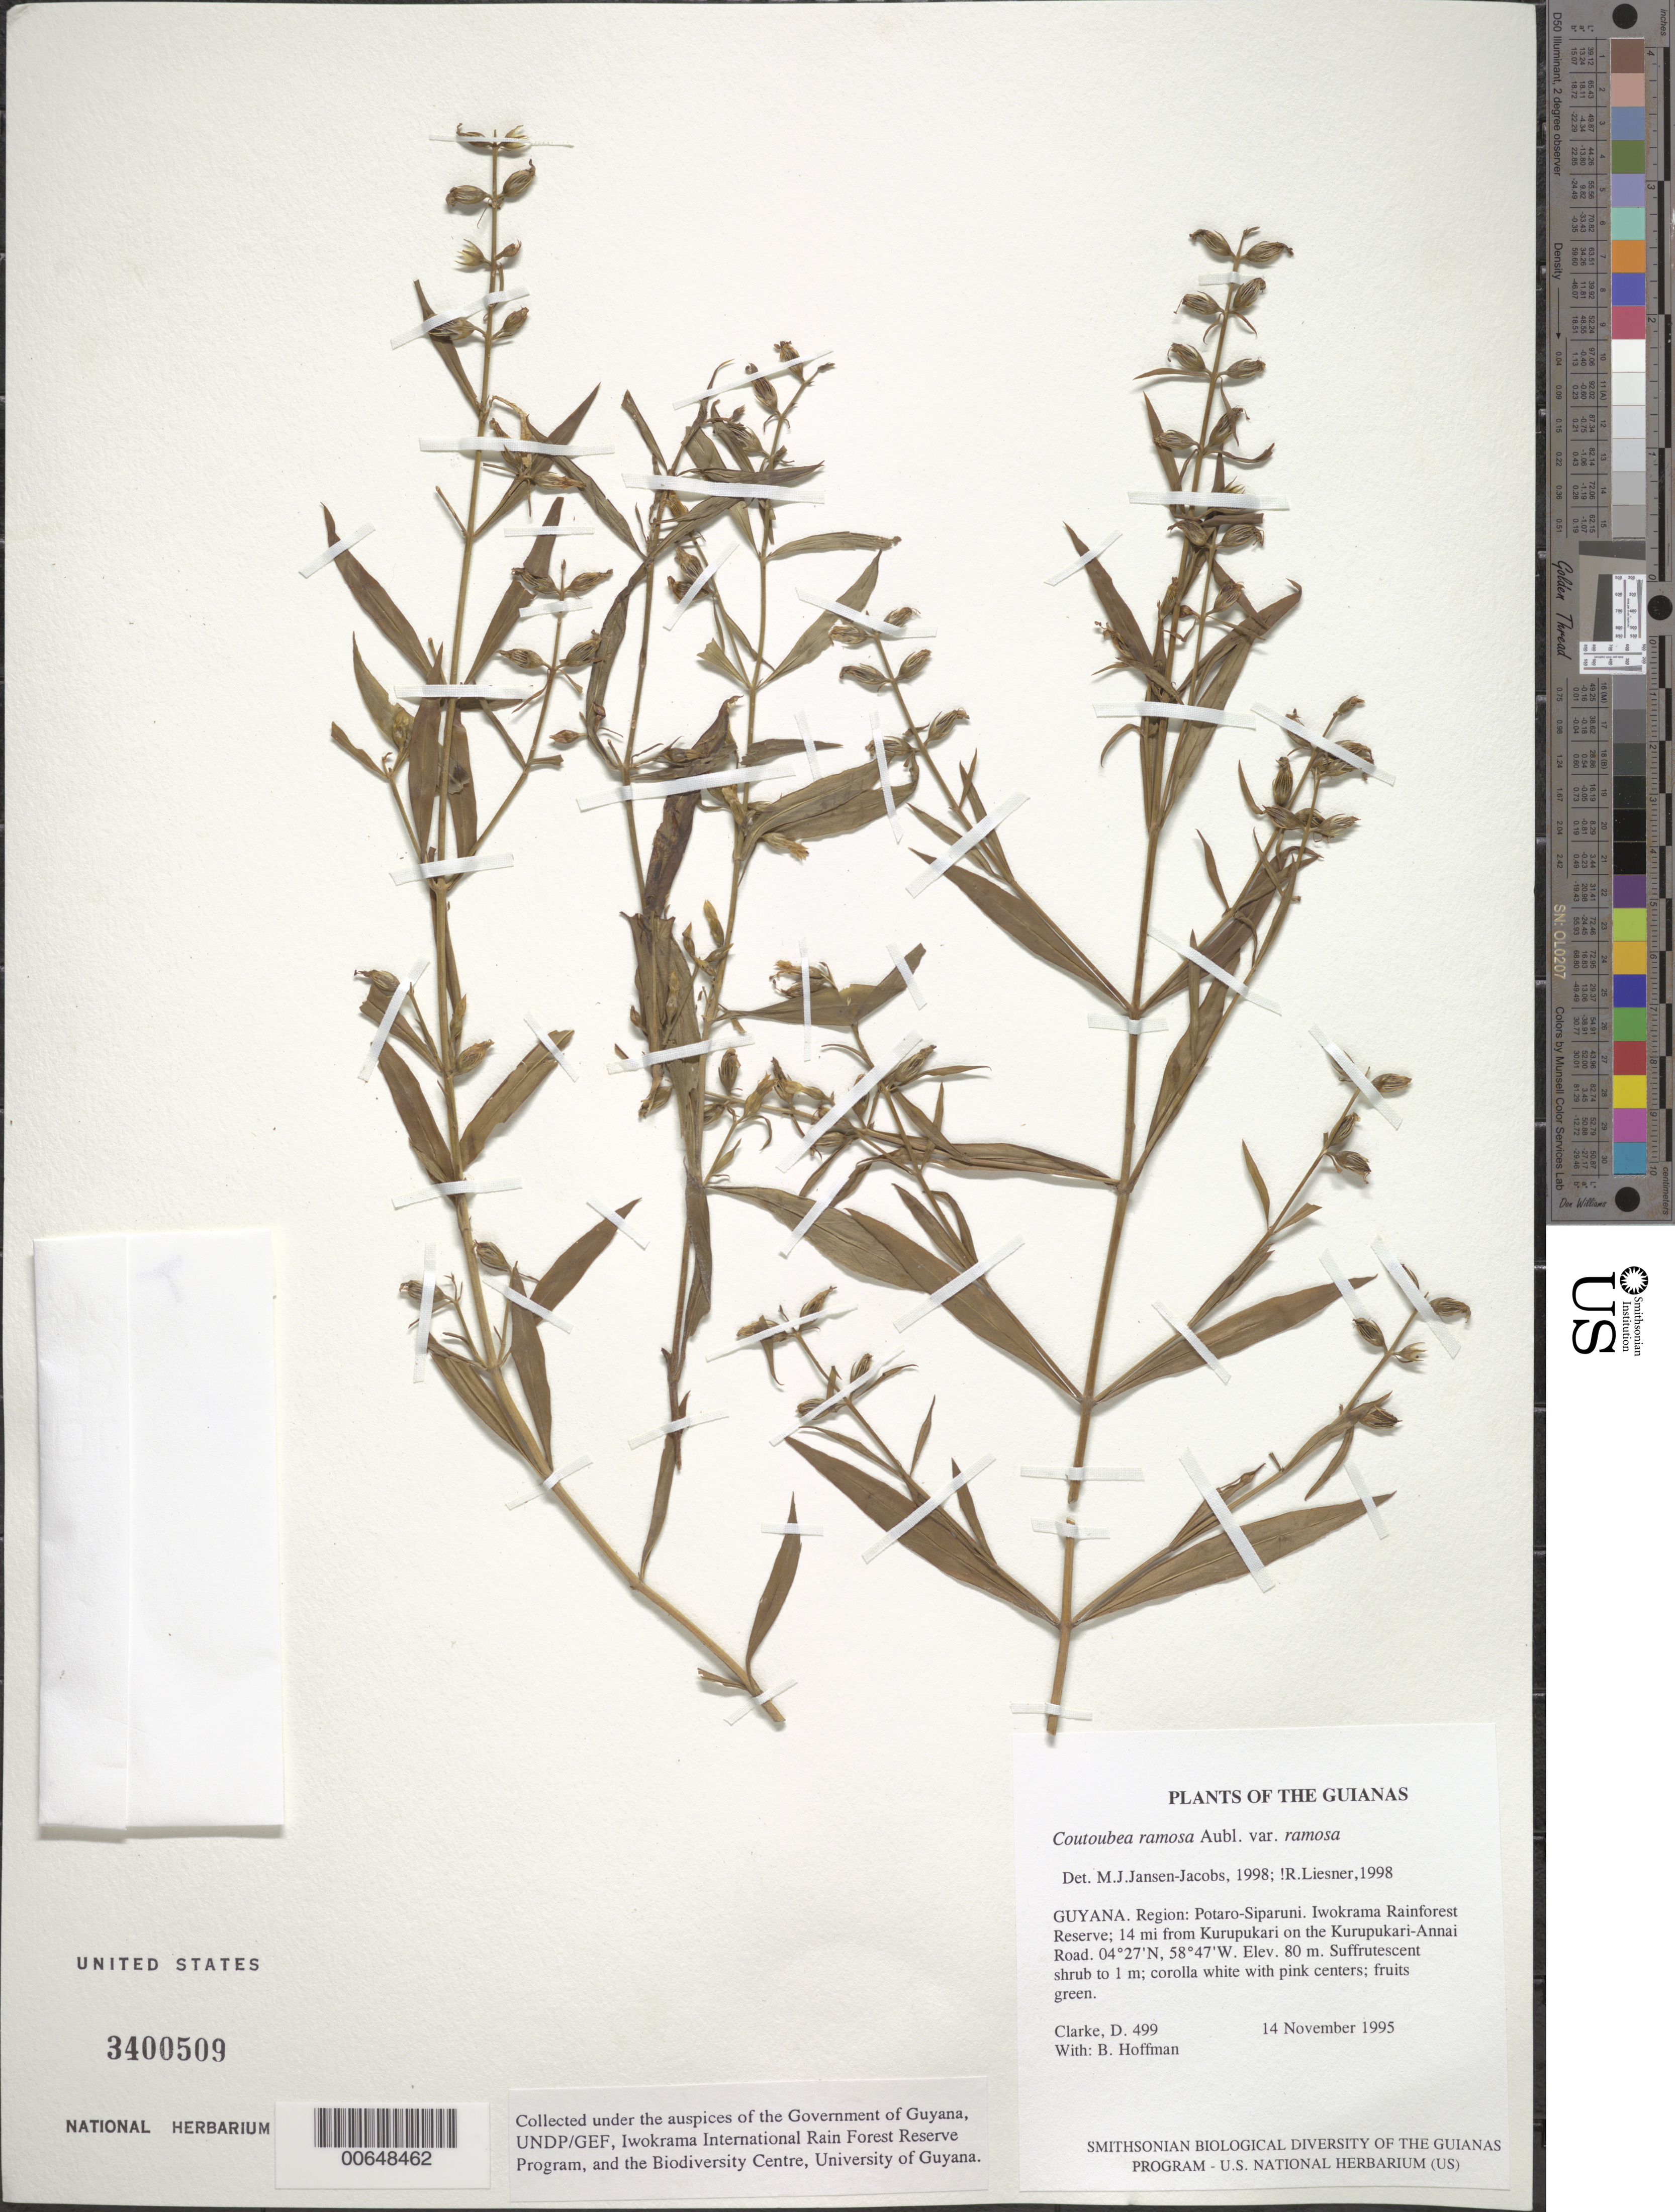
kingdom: Plantae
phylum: Tracheophyta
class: Magnoliopsida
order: Gentianales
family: Gentianaceae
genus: Coutoubea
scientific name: Coutoubea ramosa var. ramosa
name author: Aubl.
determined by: Liesner, R. L.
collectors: H. D. Clarke & B. Hoffman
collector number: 499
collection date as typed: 14 November 1995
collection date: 1995-11-14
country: Guyana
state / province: Potaro-Siparuni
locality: Iwokrama Rainforest Reserve; 14 mi from Kurupukari on the Kurupukari-Annai Road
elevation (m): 80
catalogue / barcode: US 3400509